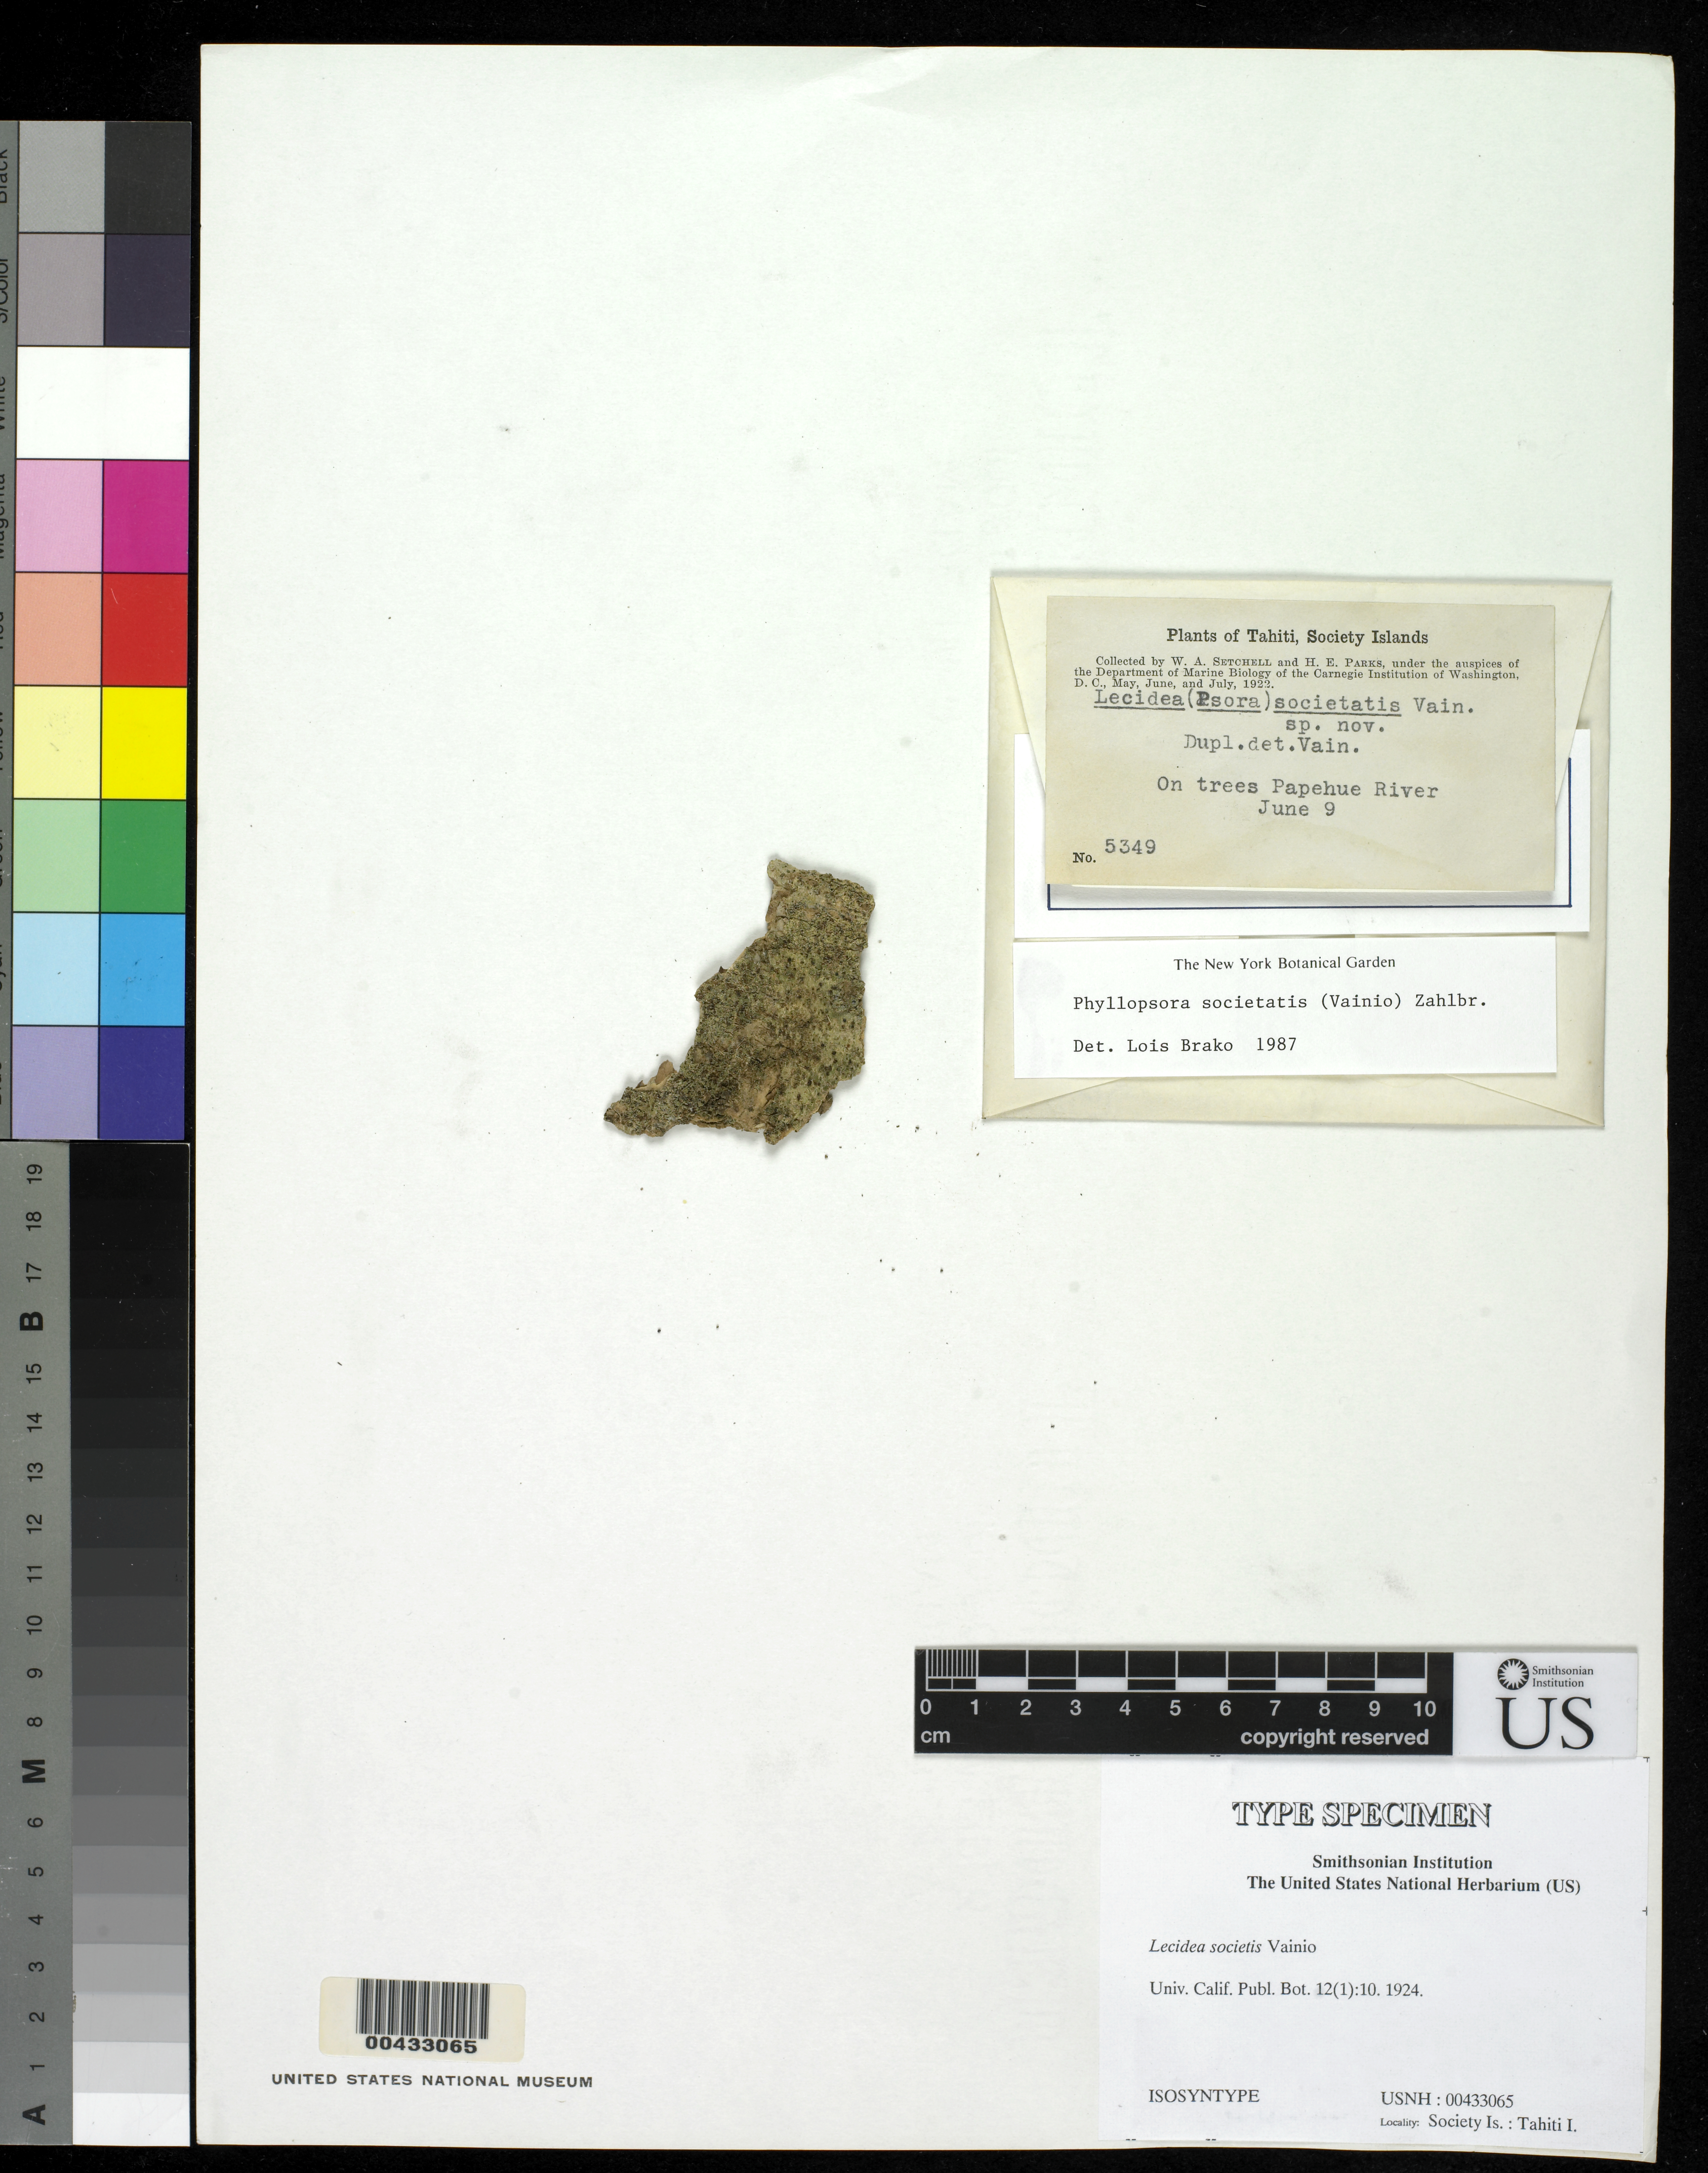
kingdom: Fungi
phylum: Ascomycota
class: Lecanoromycetes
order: Lecideales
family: Lecideaceae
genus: Lecidea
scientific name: Lecidea societis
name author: Vain.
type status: Isosyntype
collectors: W. Setchell & H. E. Parks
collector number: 5449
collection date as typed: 09 Jun 1922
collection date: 1922-06-09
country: French Polynesia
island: Tahiti